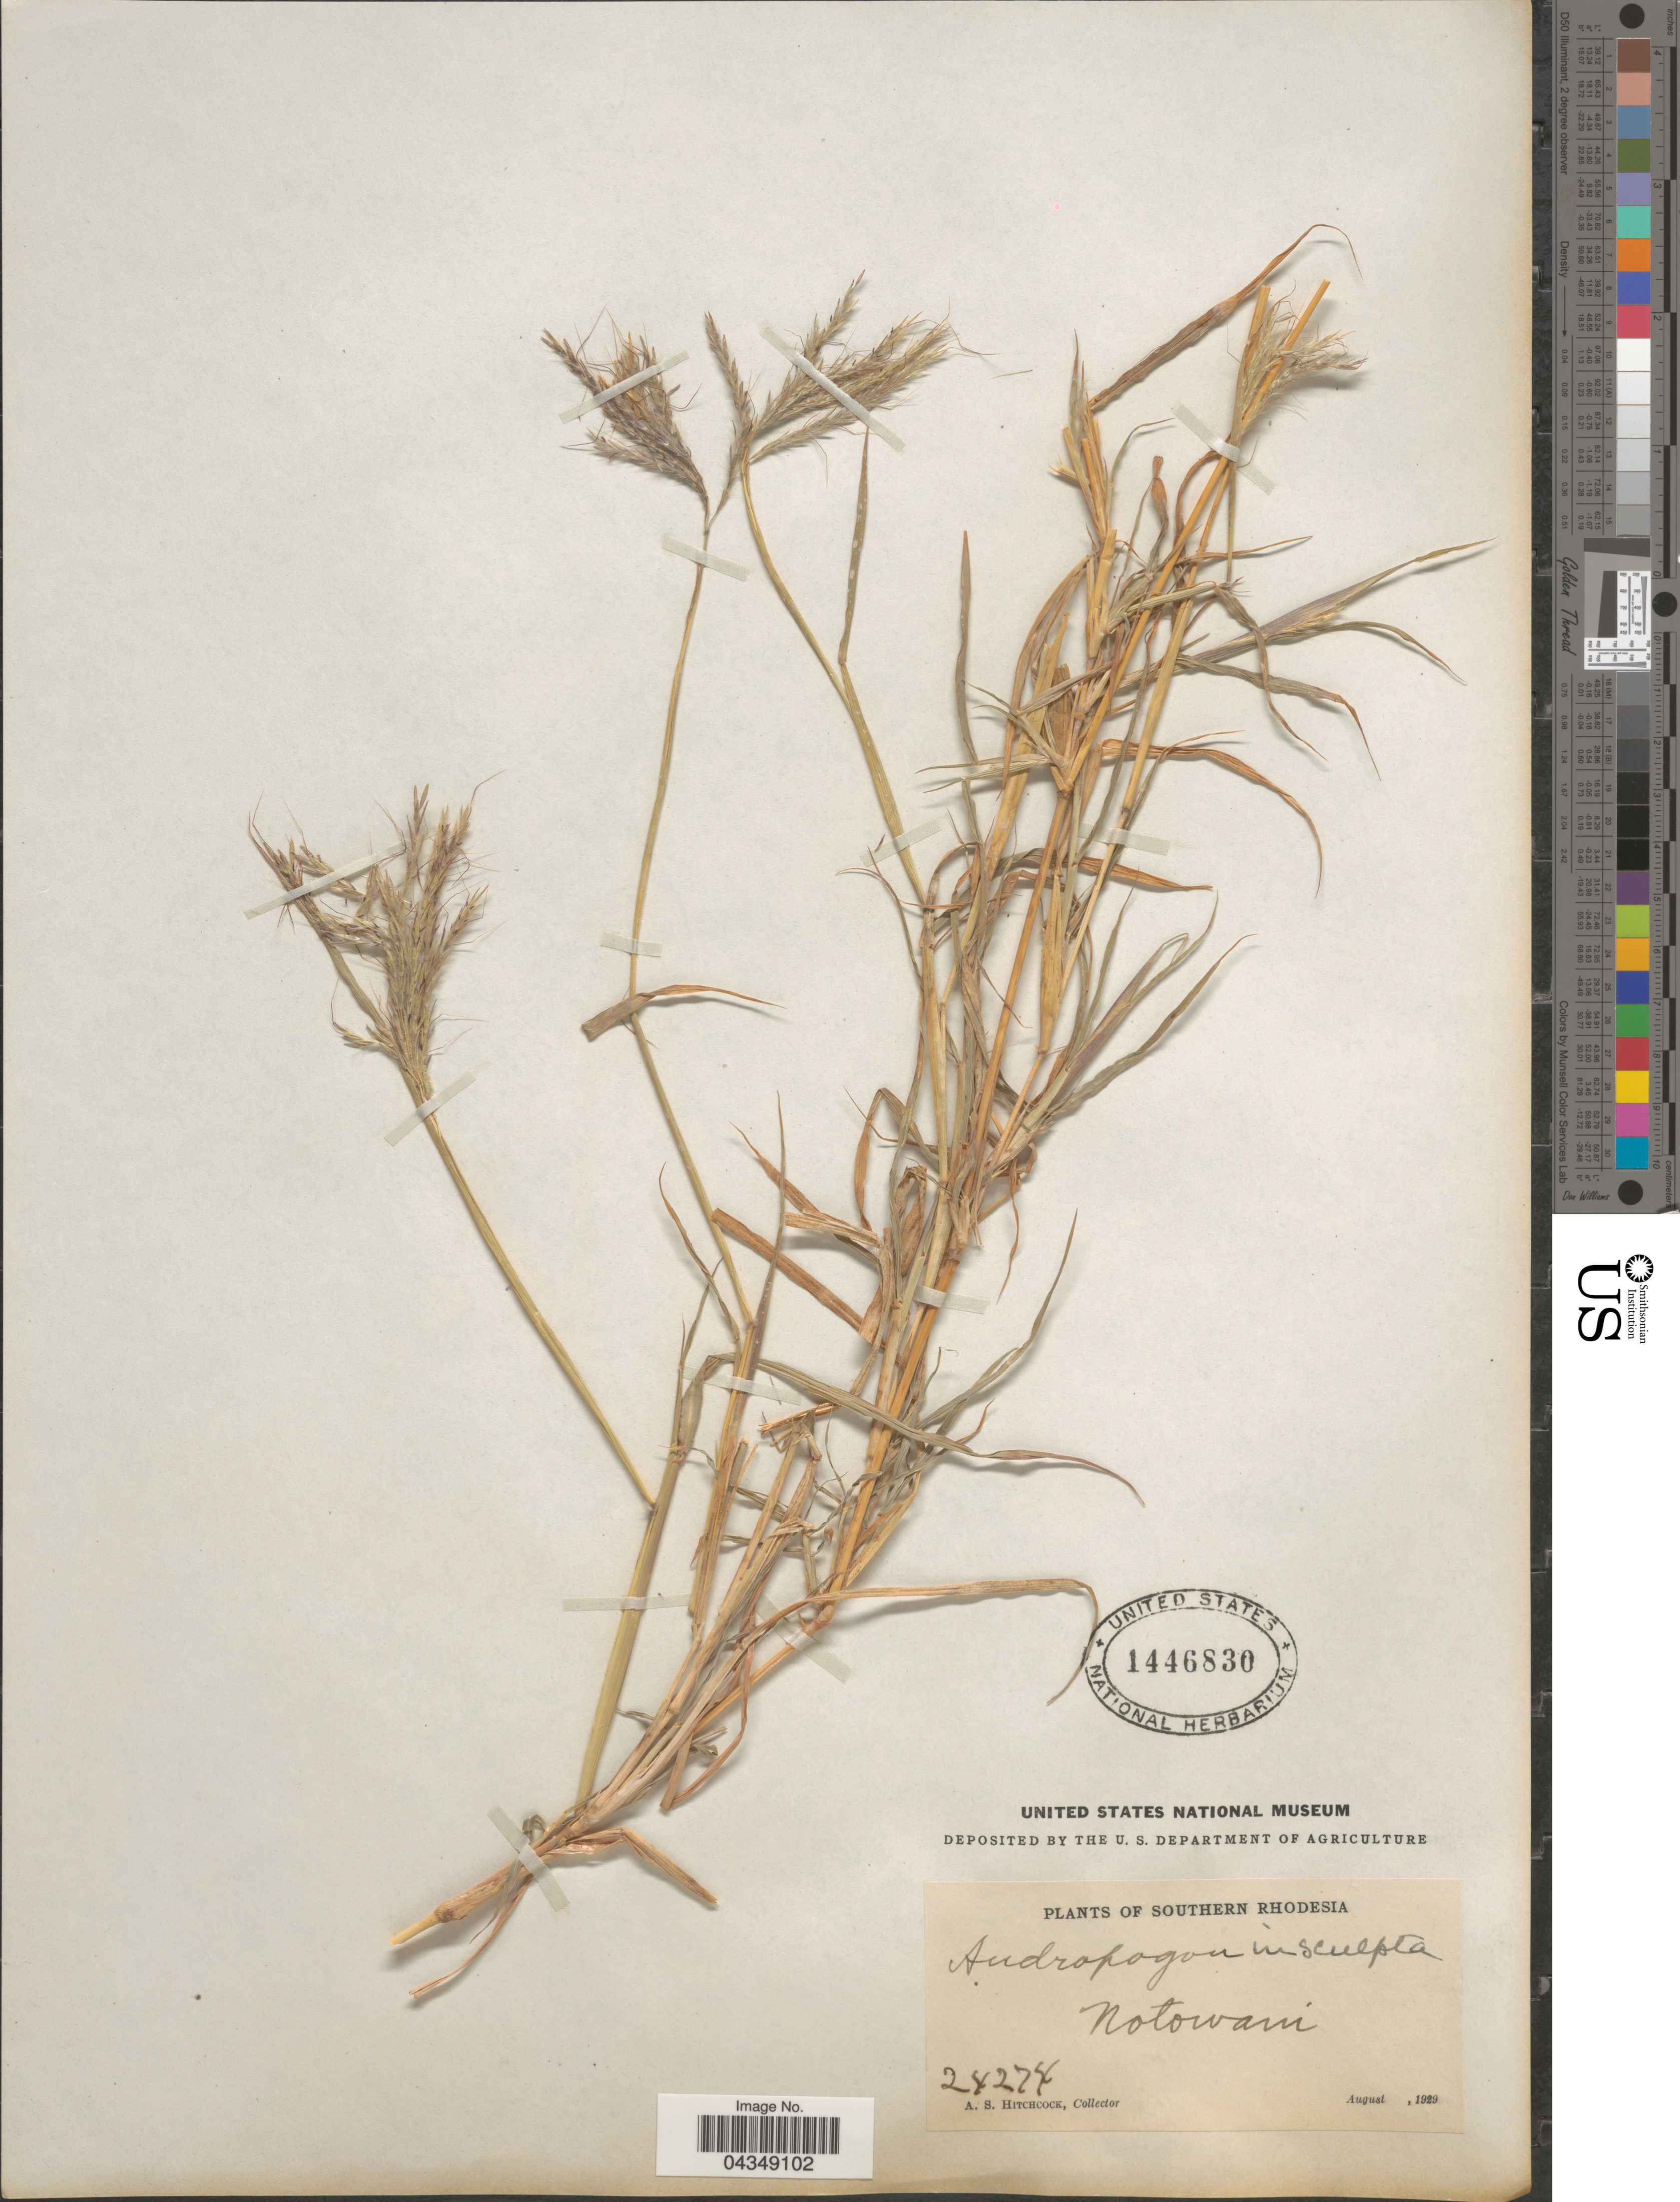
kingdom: Plantae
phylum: Tracheophyta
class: Liliopsida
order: Poales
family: Poaceae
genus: Bothriochloa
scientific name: Bothriochloa insculpta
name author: (Hochst. ex A. Rich.) A. Camus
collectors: A. S. Hitchcock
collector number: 24274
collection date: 1929-08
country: Zimbabwe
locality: Southern Rhodesia. Notowani.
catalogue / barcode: US 1446830